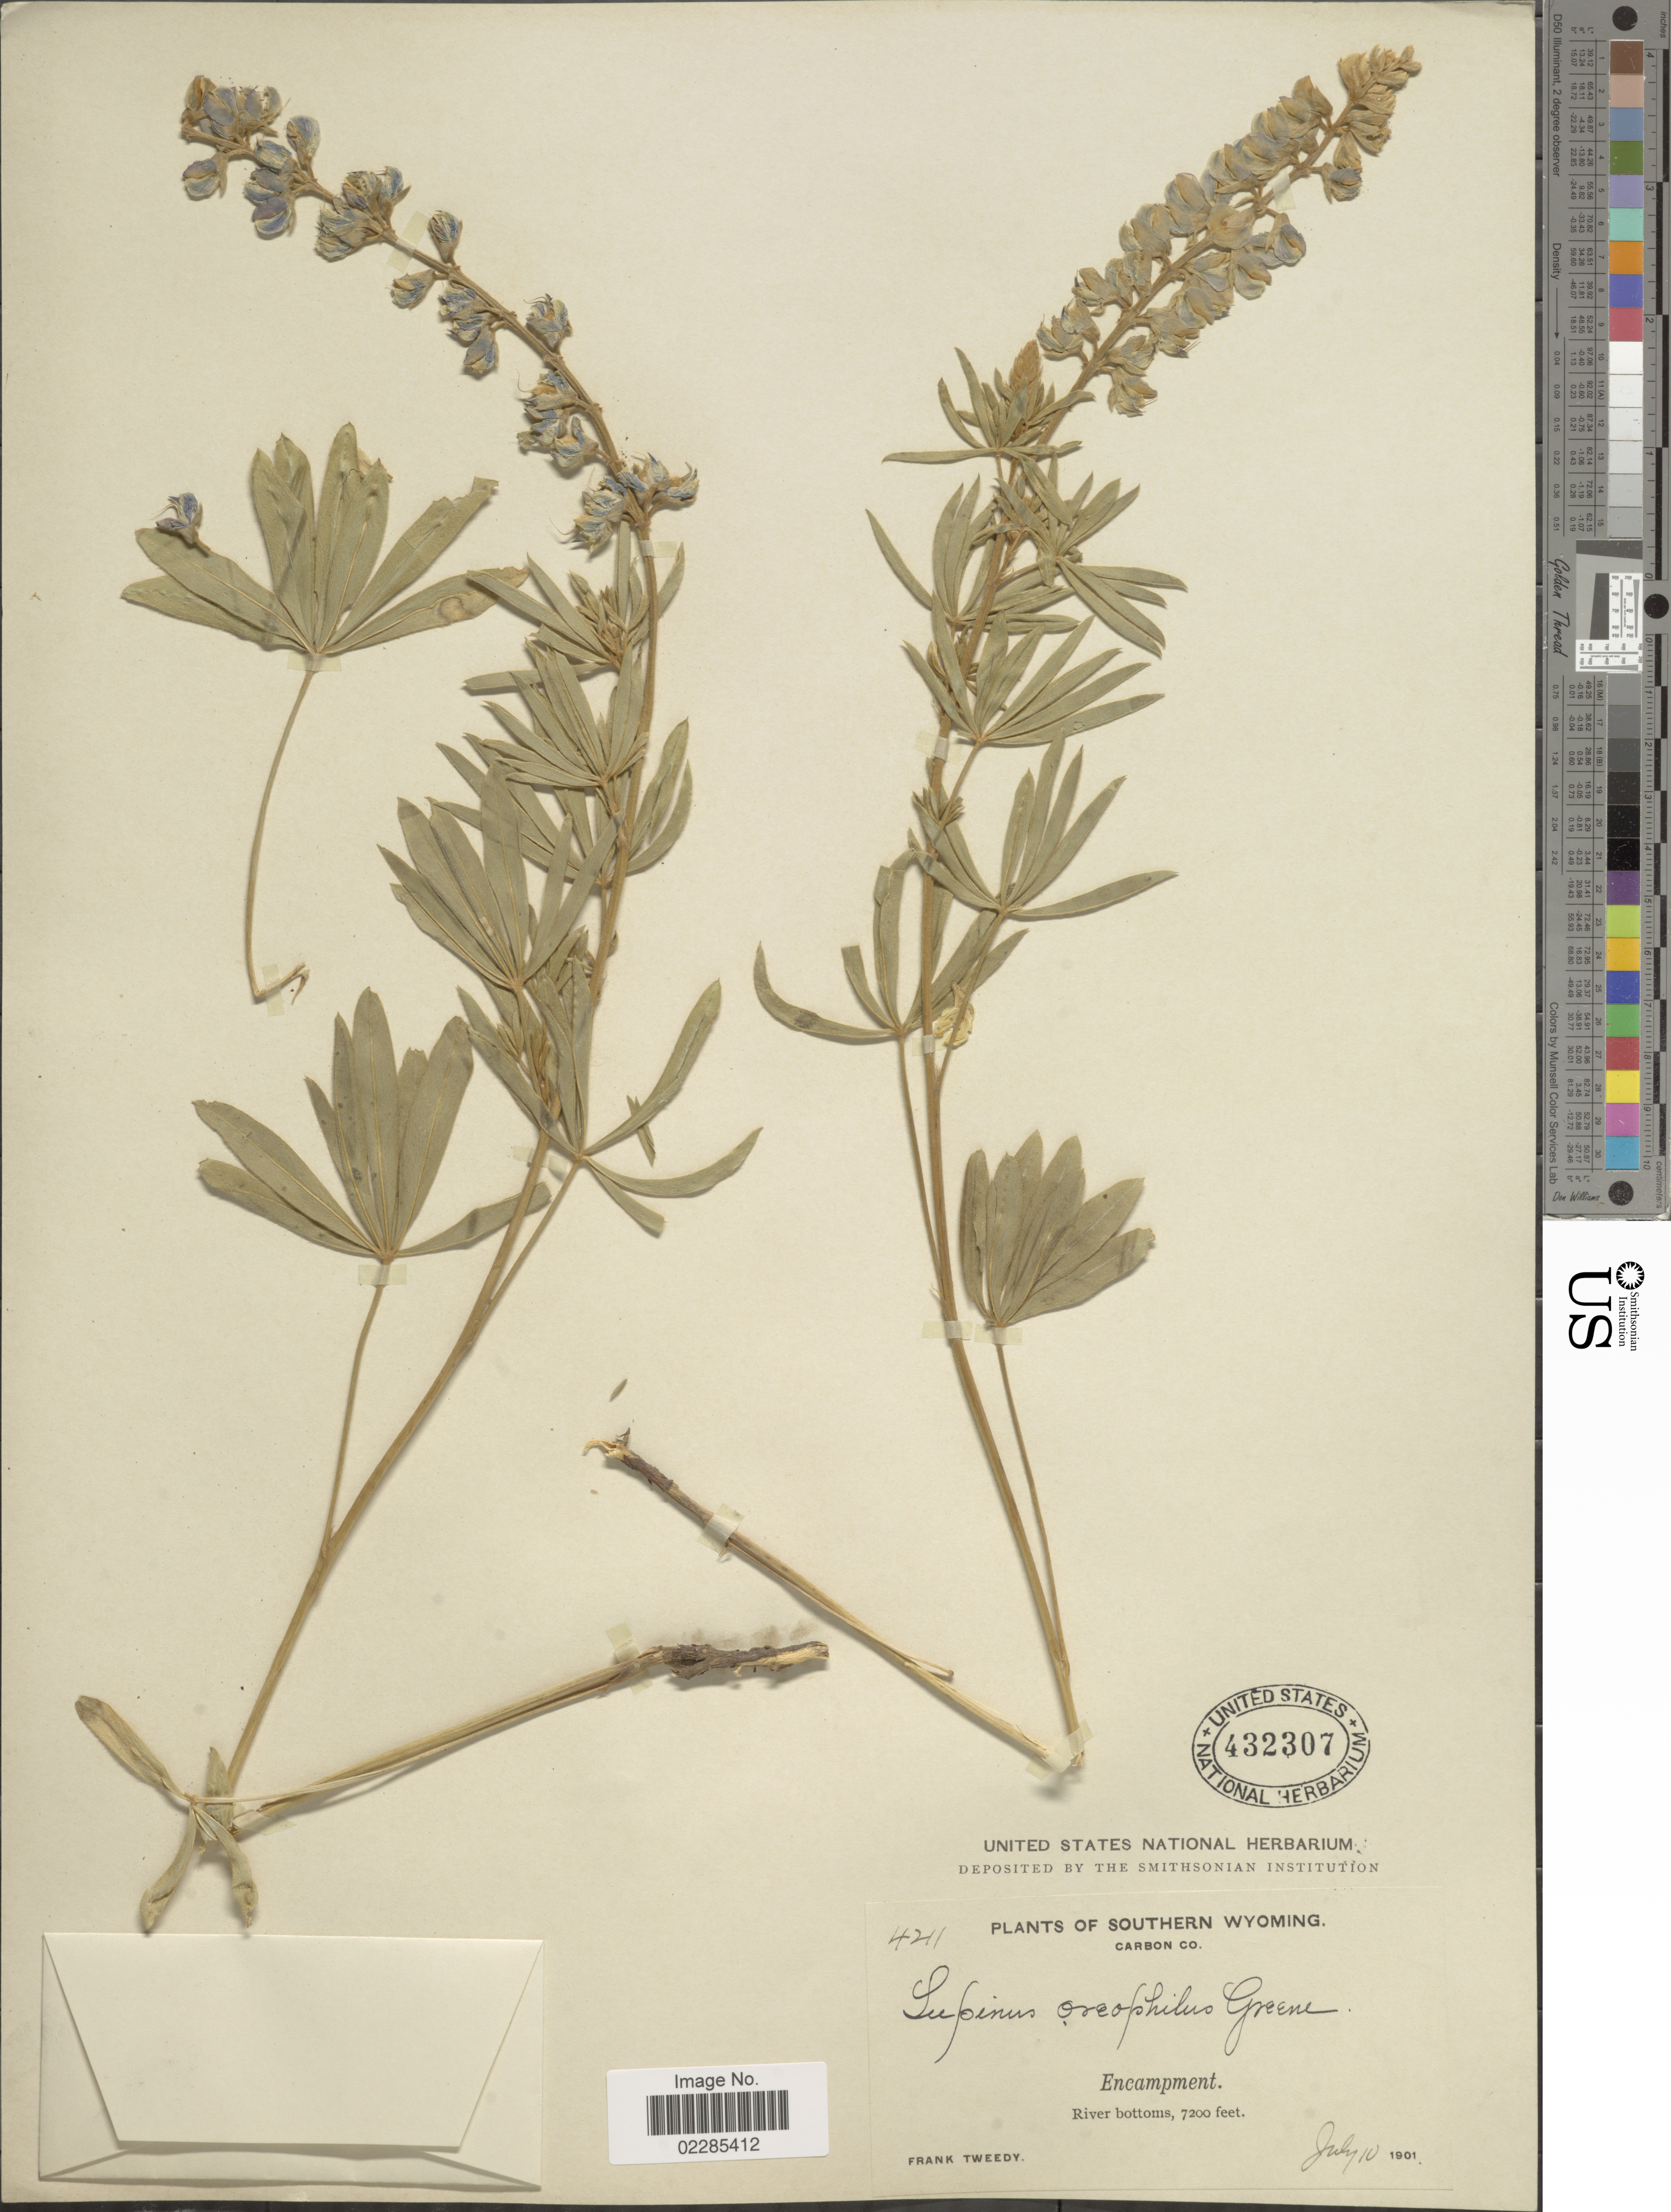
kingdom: Plantae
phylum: Tracheophyta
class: Magnoliopsida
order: Fabales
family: Fabaceae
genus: Lupinus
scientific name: Lupinus greenei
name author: A. Nelson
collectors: F. Tweedy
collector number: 4211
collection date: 1901-07-10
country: United States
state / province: Wyoming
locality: Southern Wyoming, Carbon Co, Encampment. River bottoms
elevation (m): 2195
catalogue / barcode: US 432307